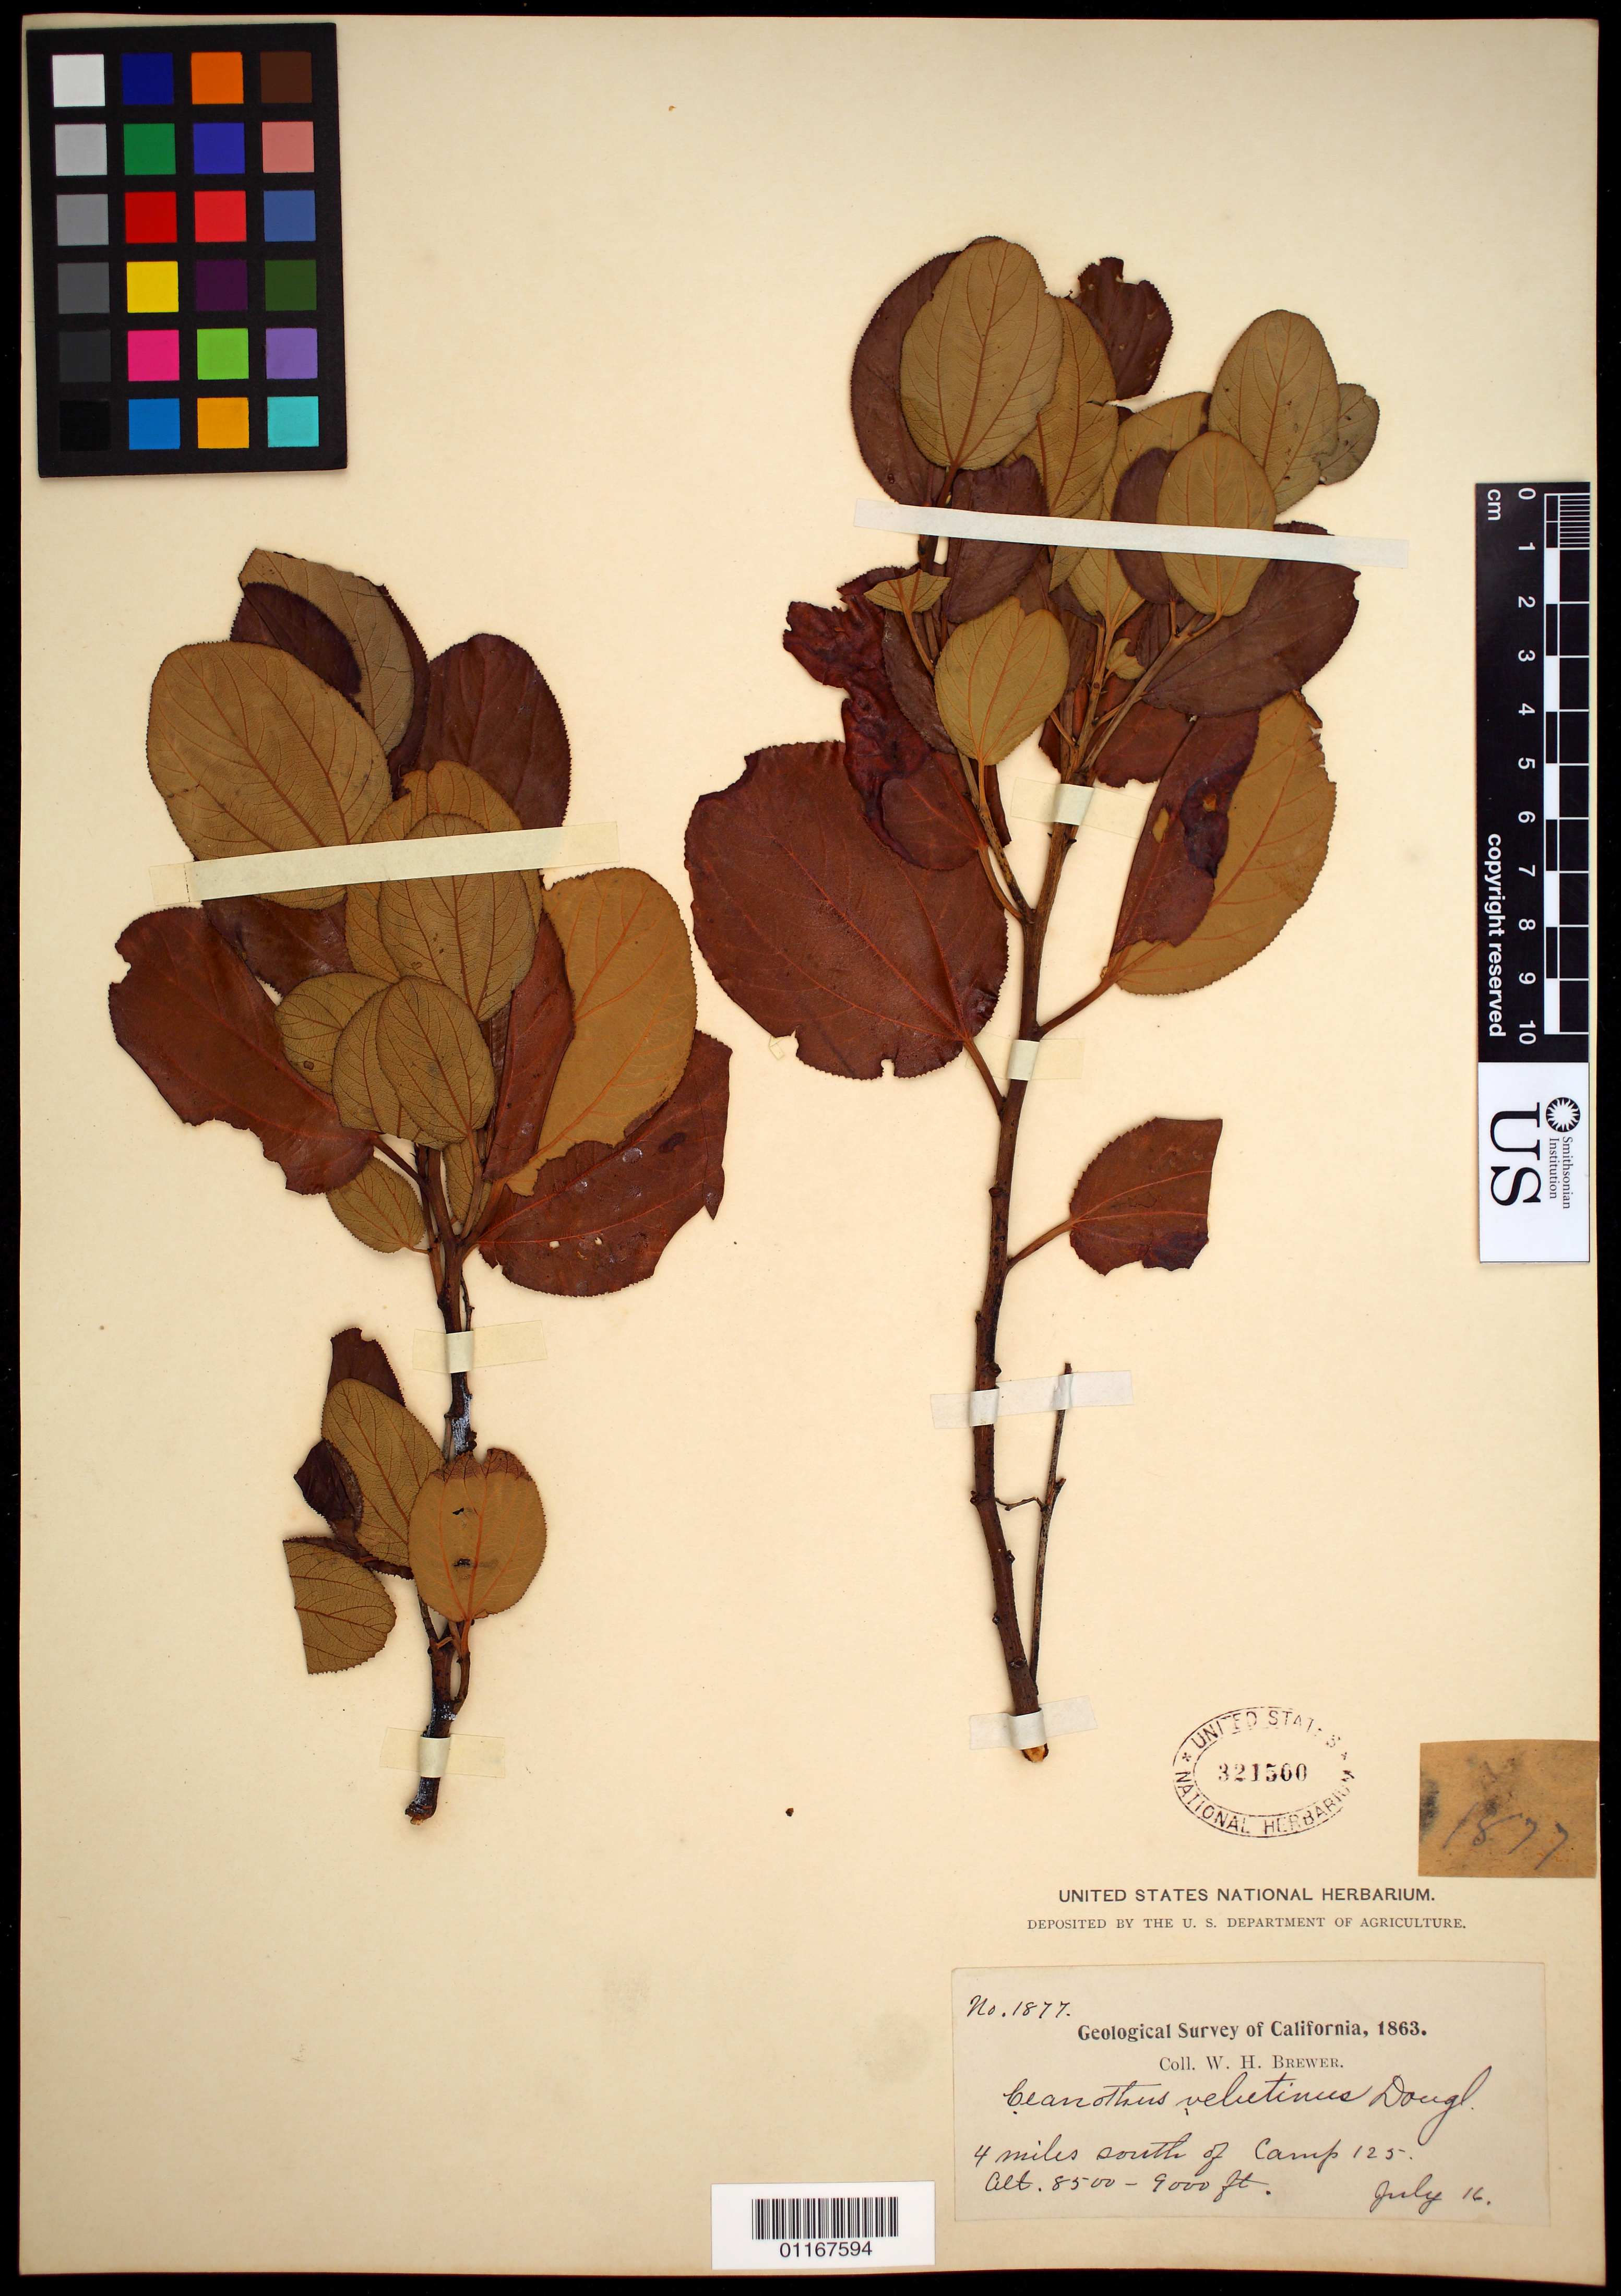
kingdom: Plantae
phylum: Tracheophyta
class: Magnoliopsida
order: Rosales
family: Rhamnaceae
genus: Ceanothus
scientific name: Ceanothus velutinus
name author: Douglas ex Hook.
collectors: W. H. Brewer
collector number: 1877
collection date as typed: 16 Jul 1863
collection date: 1863-07-16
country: United States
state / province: California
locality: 4 miles south of Camp 125.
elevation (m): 2591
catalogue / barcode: US 321500